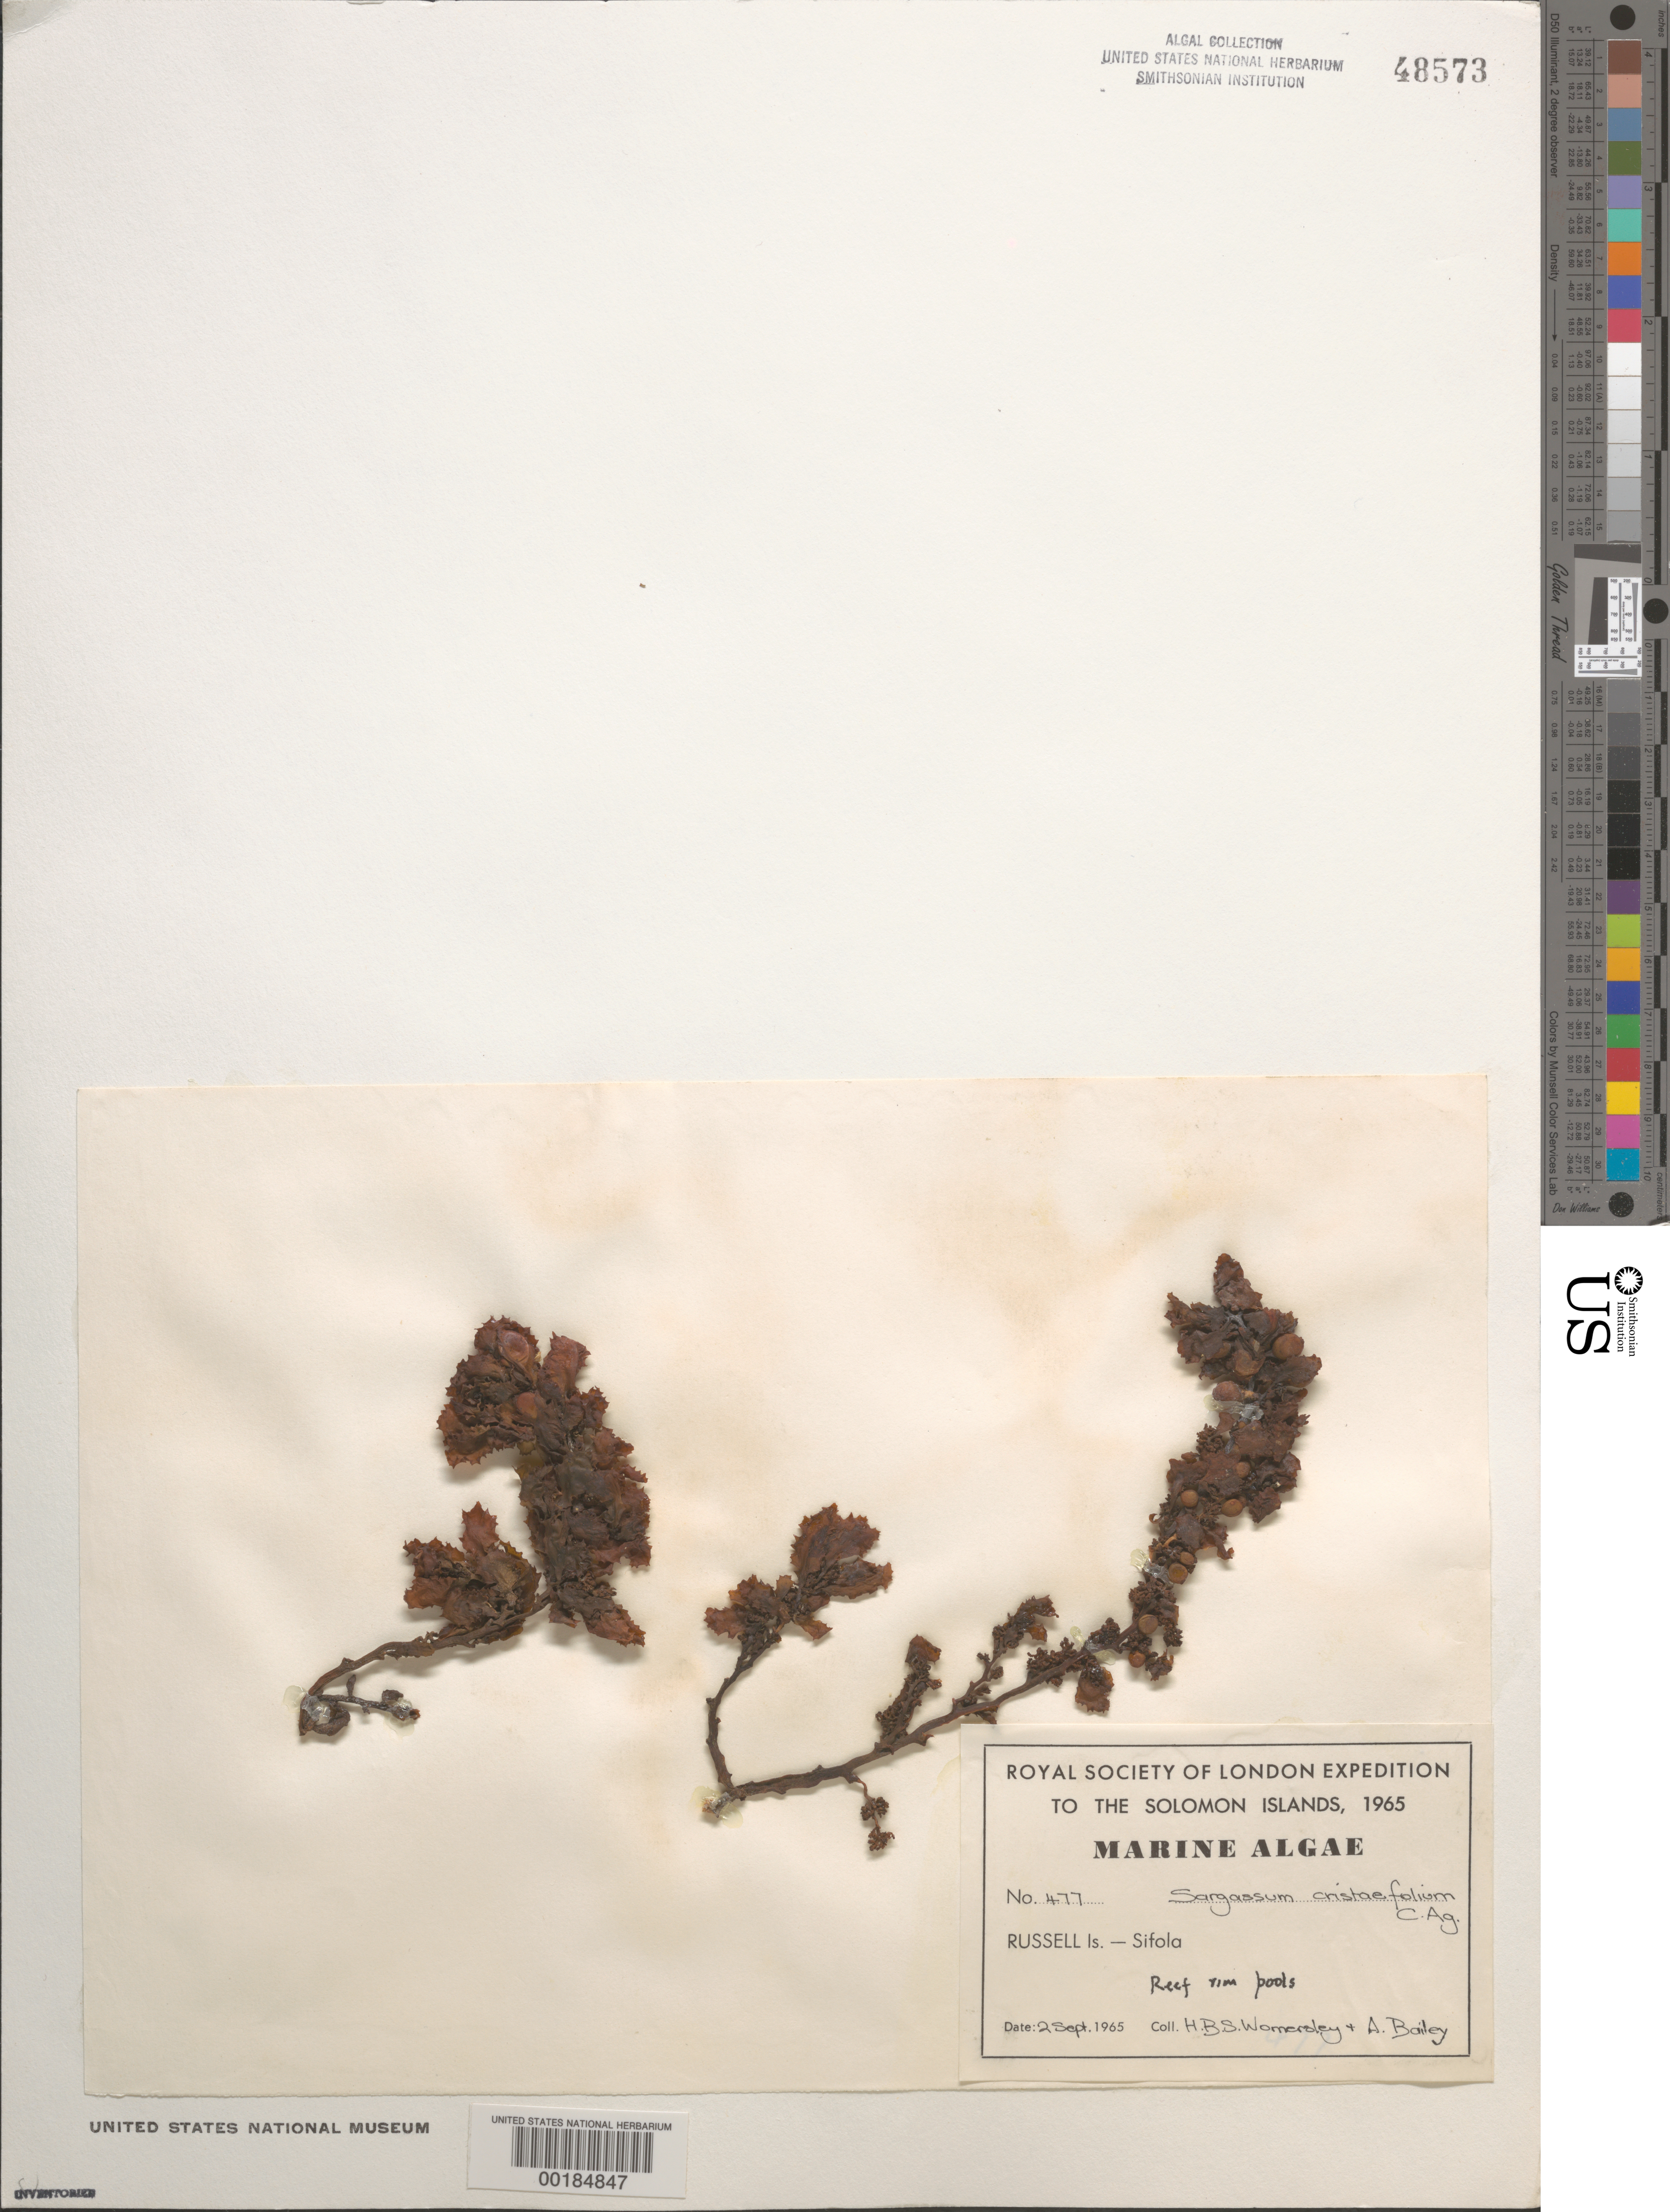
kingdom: Chromista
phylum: Ochrophyta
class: Phaeophyceae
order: Fucales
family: Sargassaceae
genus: Sargassum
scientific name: Sargassum ilicifolium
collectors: H. B. S. Womersley & A. Bailey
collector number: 477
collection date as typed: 02 Sep 1965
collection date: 1965-09-02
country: Solomon Islands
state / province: Central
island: Mbanika [Banika]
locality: Sifola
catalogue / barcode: US 48573